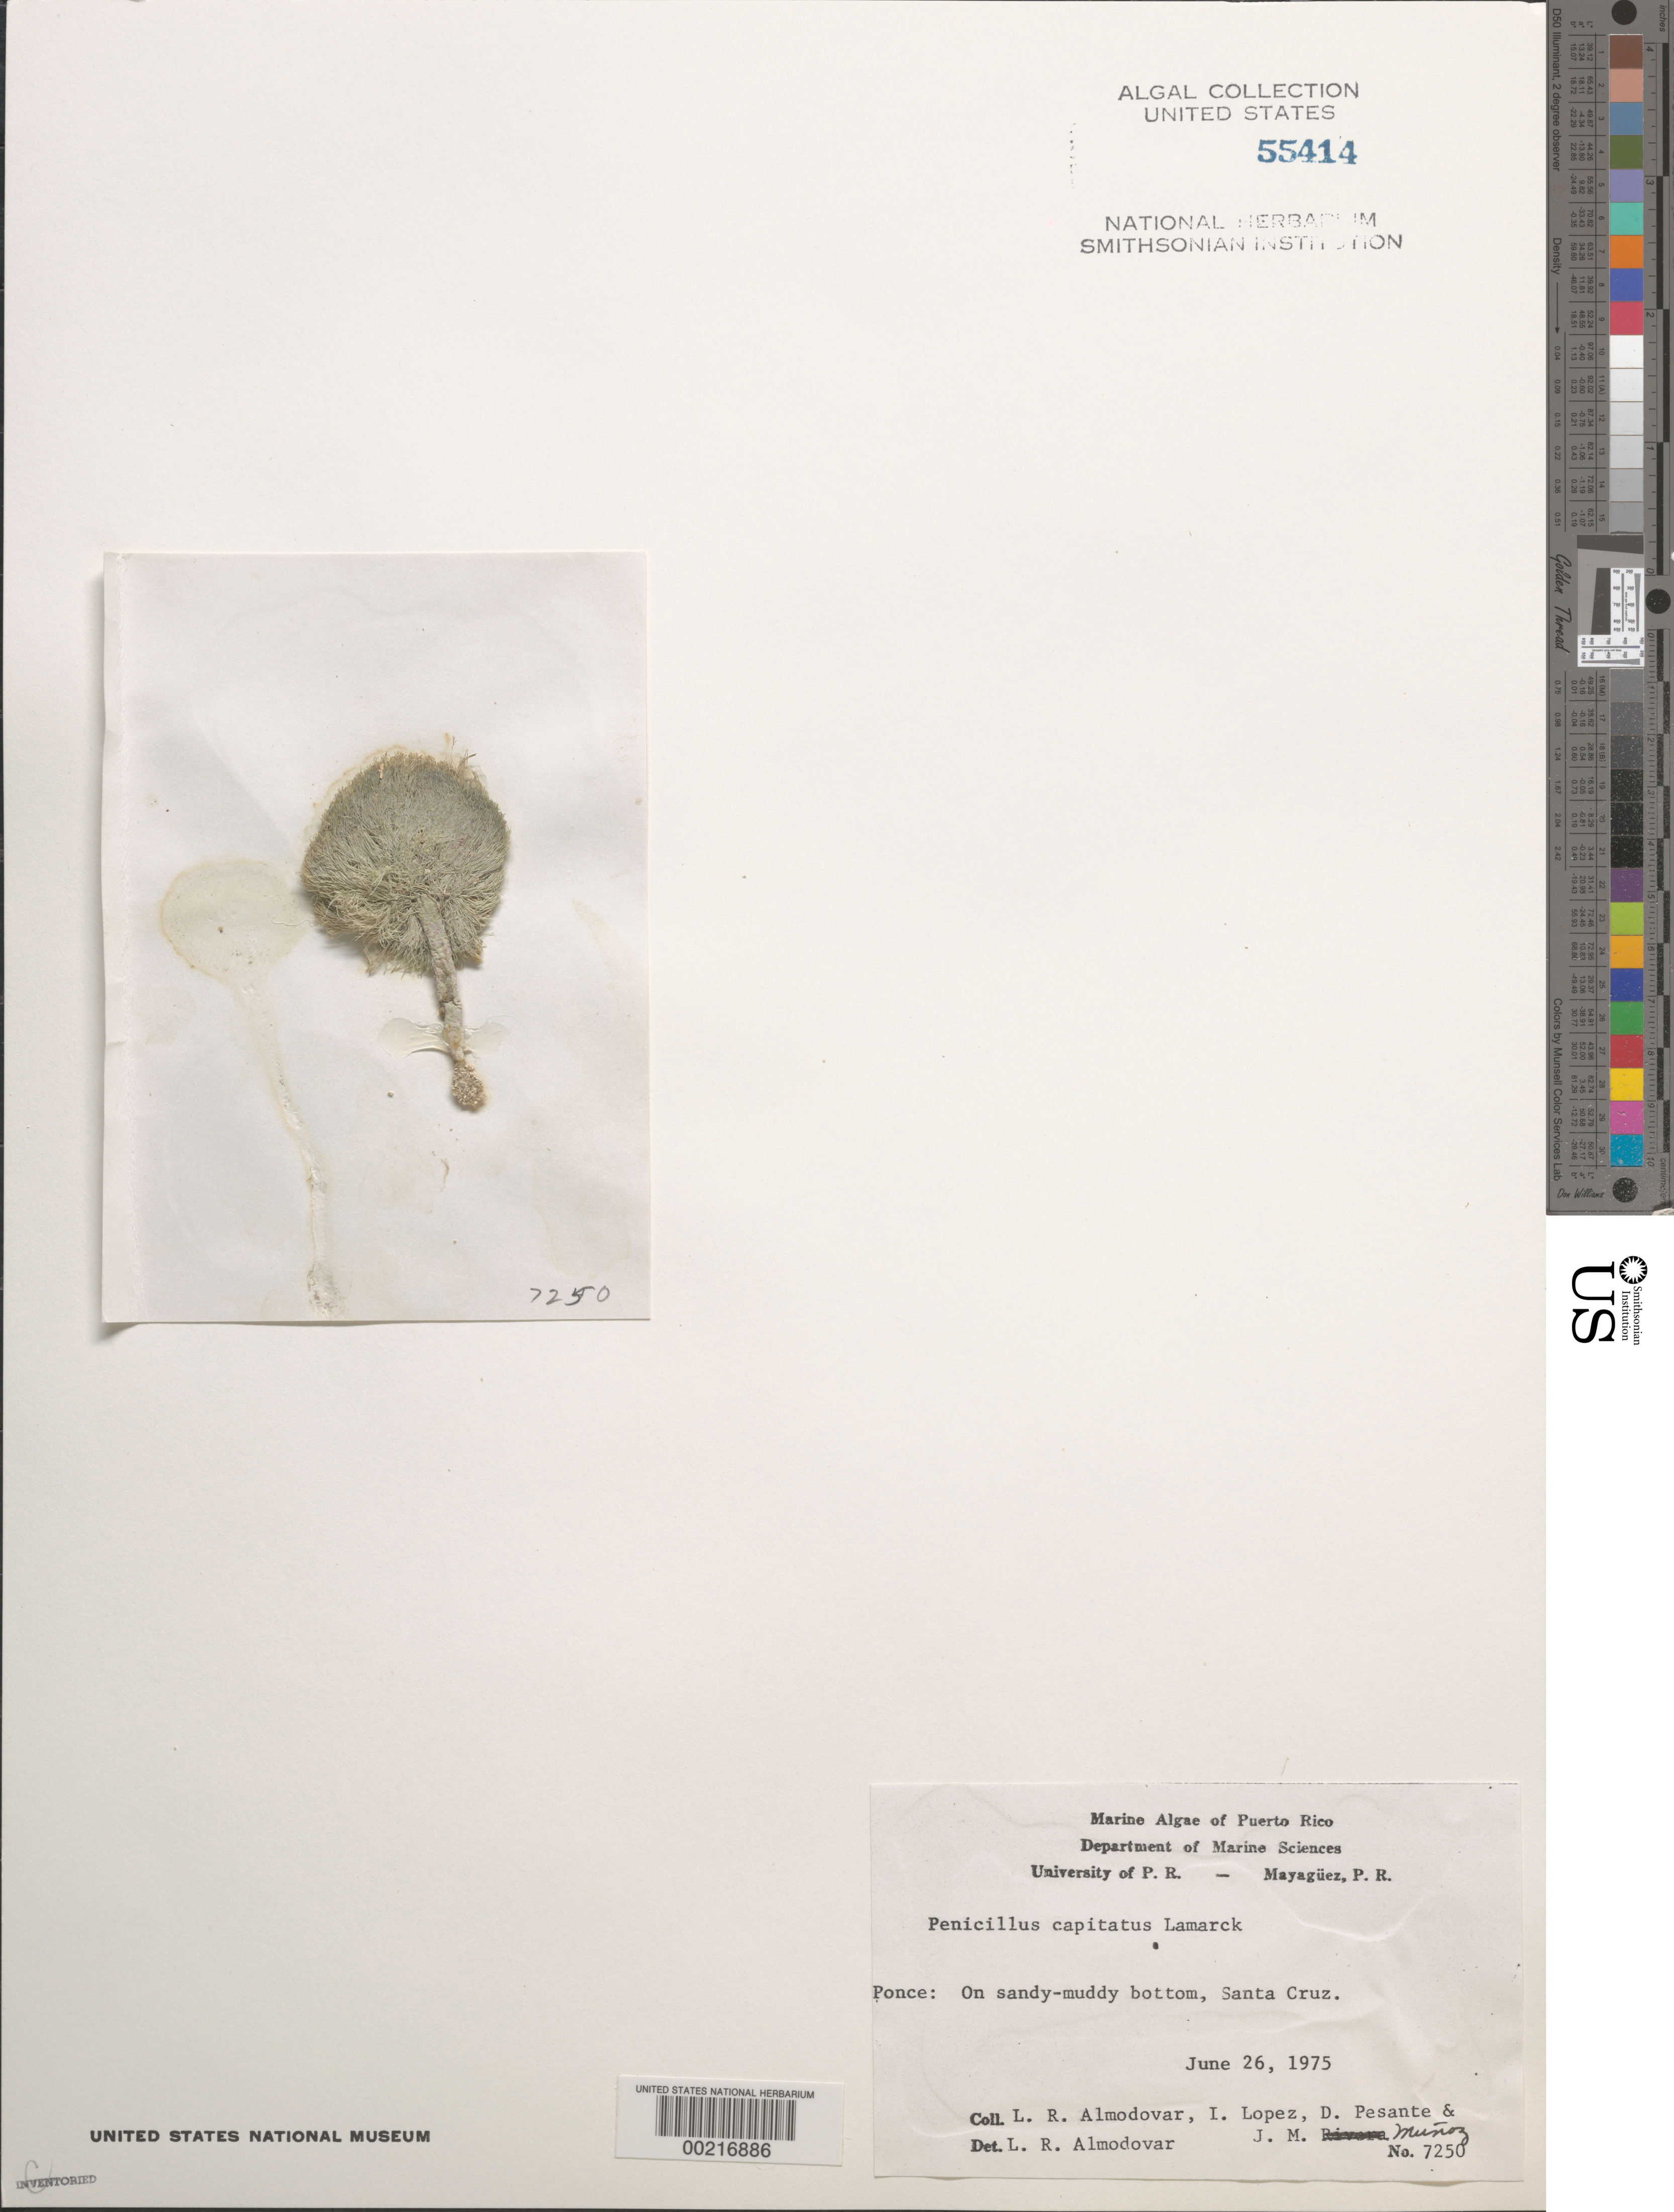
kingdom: Plantae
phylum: Chlorophyta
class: Ulvophyceae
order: Bryopsidales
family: Udoteaceae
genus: Penicillus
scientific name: Penicillus capitatus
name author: Lam.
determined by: Almodovar, L. R.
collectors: L. Almodovar, I. Lopéz, D. Pesante & J. Muñoz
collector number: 7250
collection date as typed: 26 Jun 1975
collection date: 1975-06-26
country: Puerto Rico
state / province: Ponce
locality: Santa cruz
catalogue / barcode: US 55414